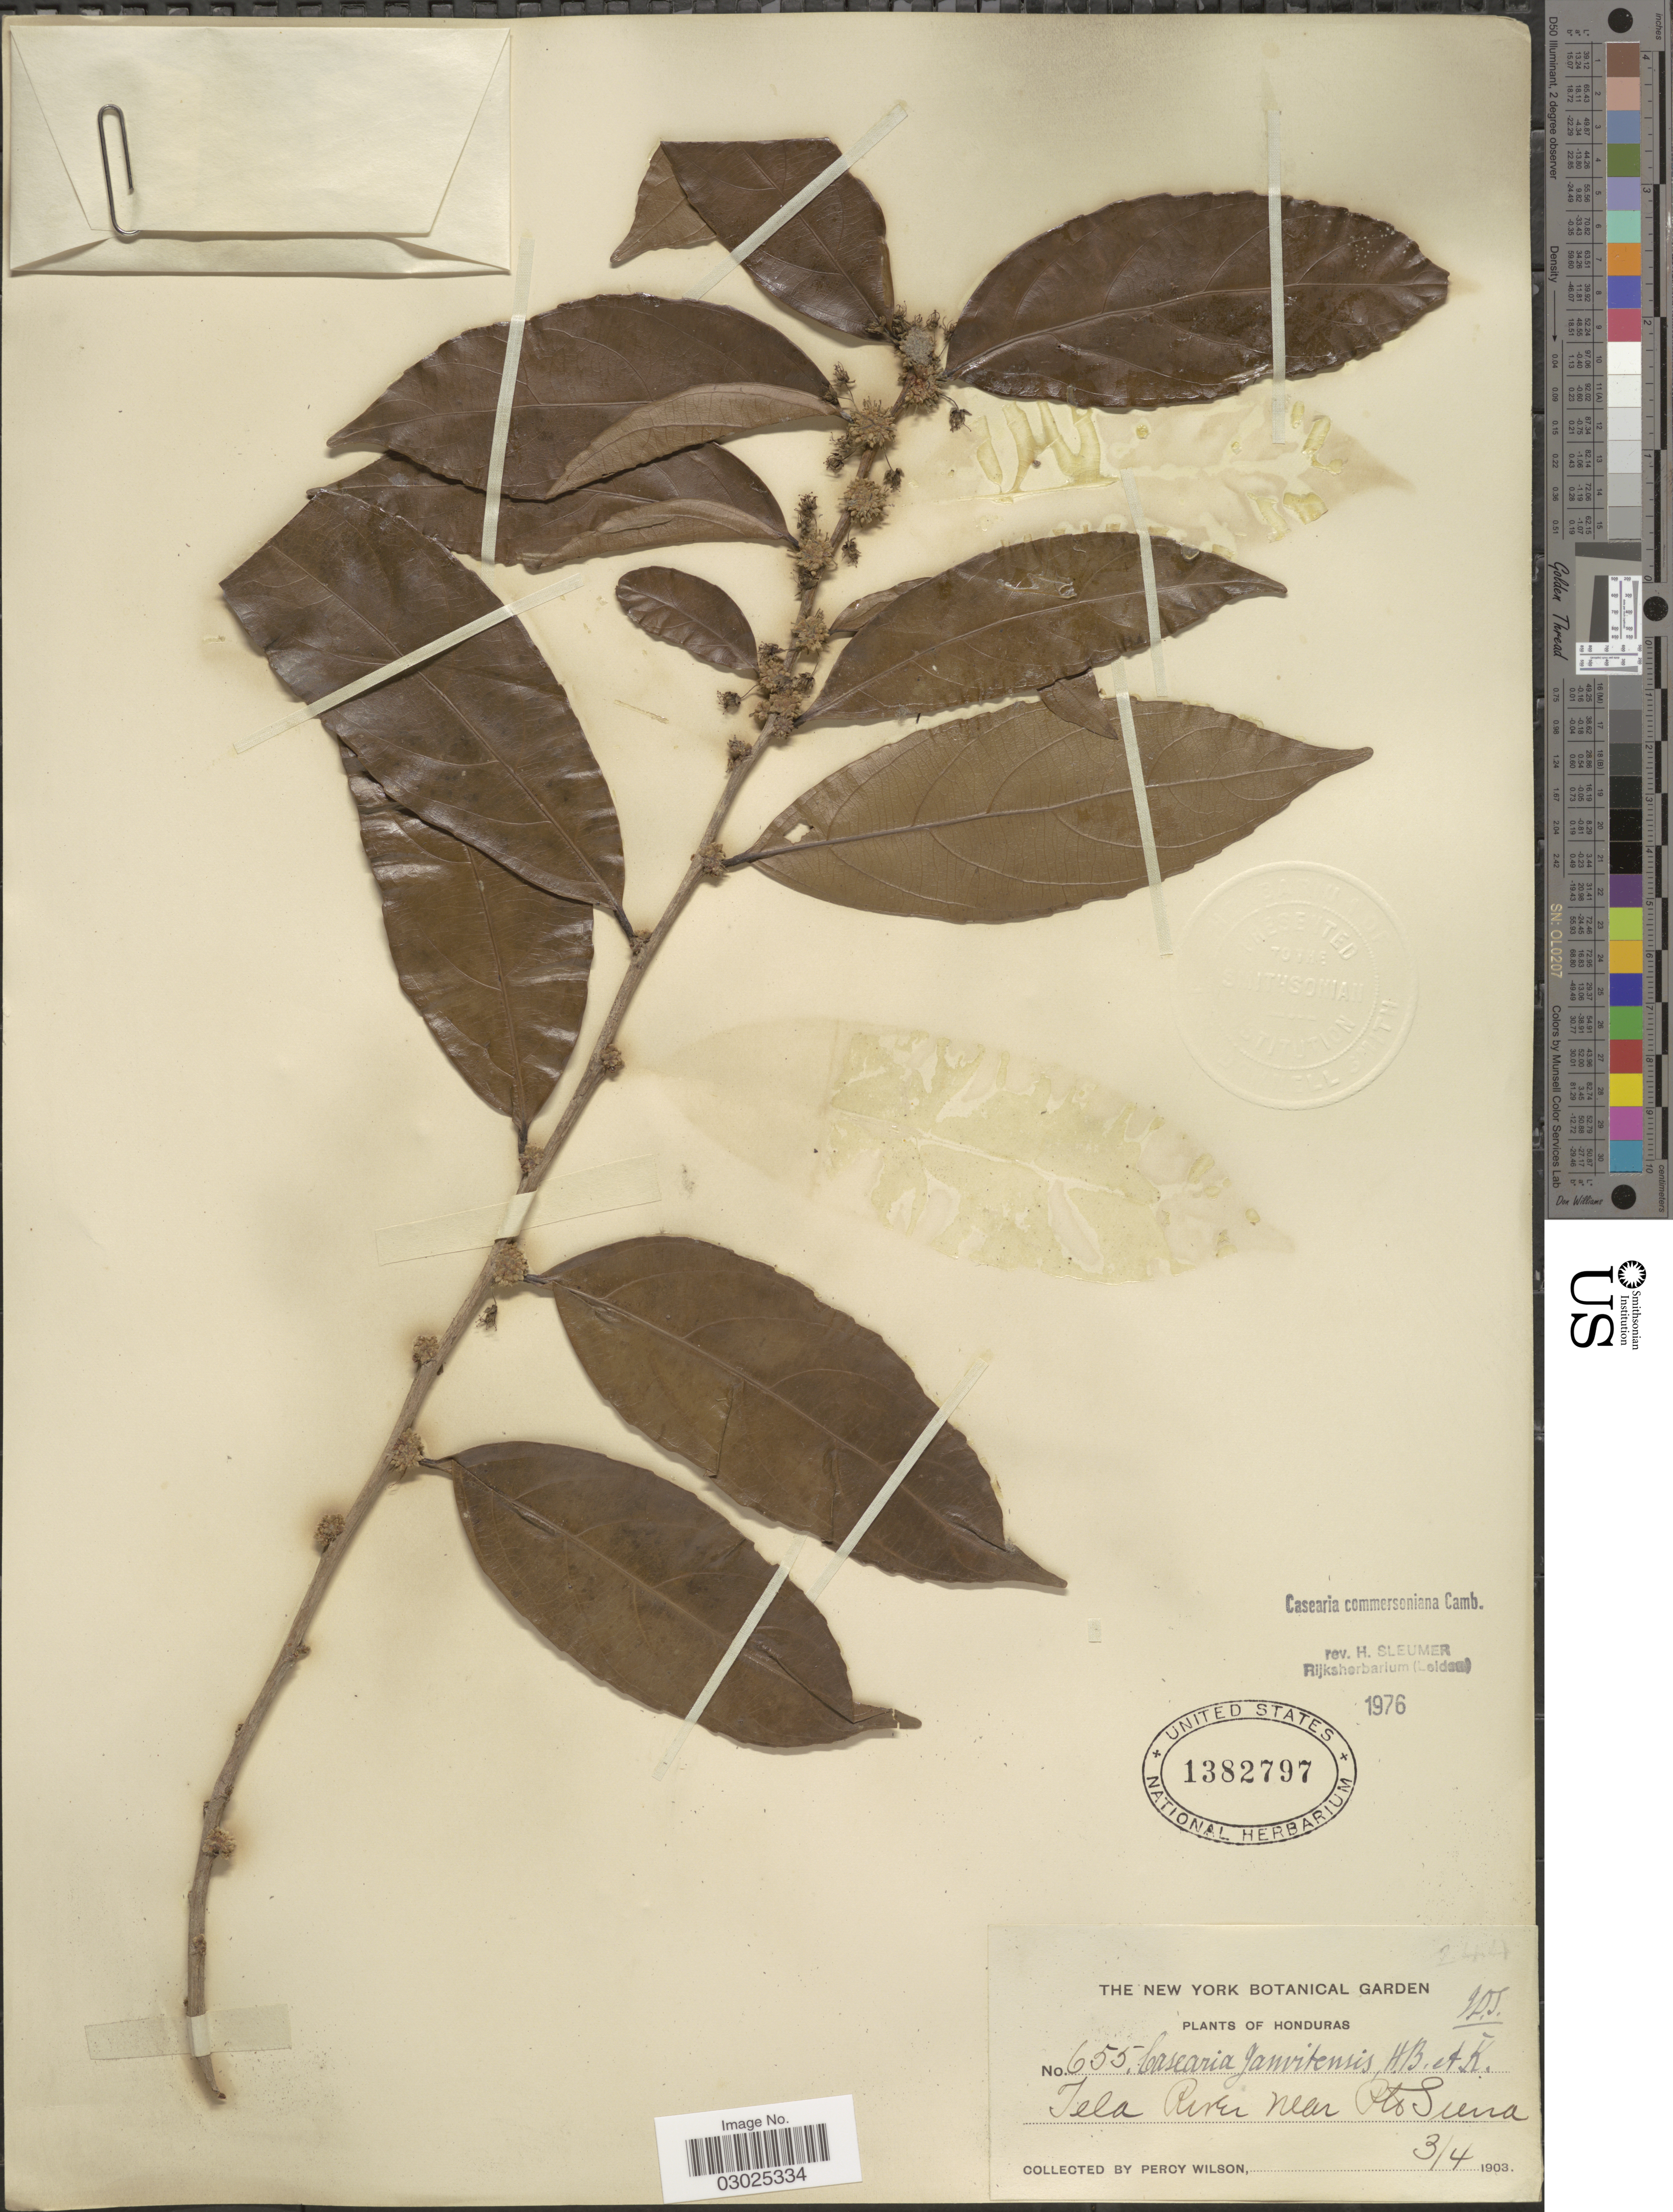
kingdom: Plantae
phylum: Tracheophyta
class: Magnoliopsida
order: Malpighiales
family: Salicaceae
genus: Piparea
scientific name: Piparea dentata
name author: Aubl.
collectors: P. Wilson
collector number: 655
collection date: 1903-04-03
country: Honduras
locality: Tela River near Pto Sierra.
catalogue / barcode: US 1382797